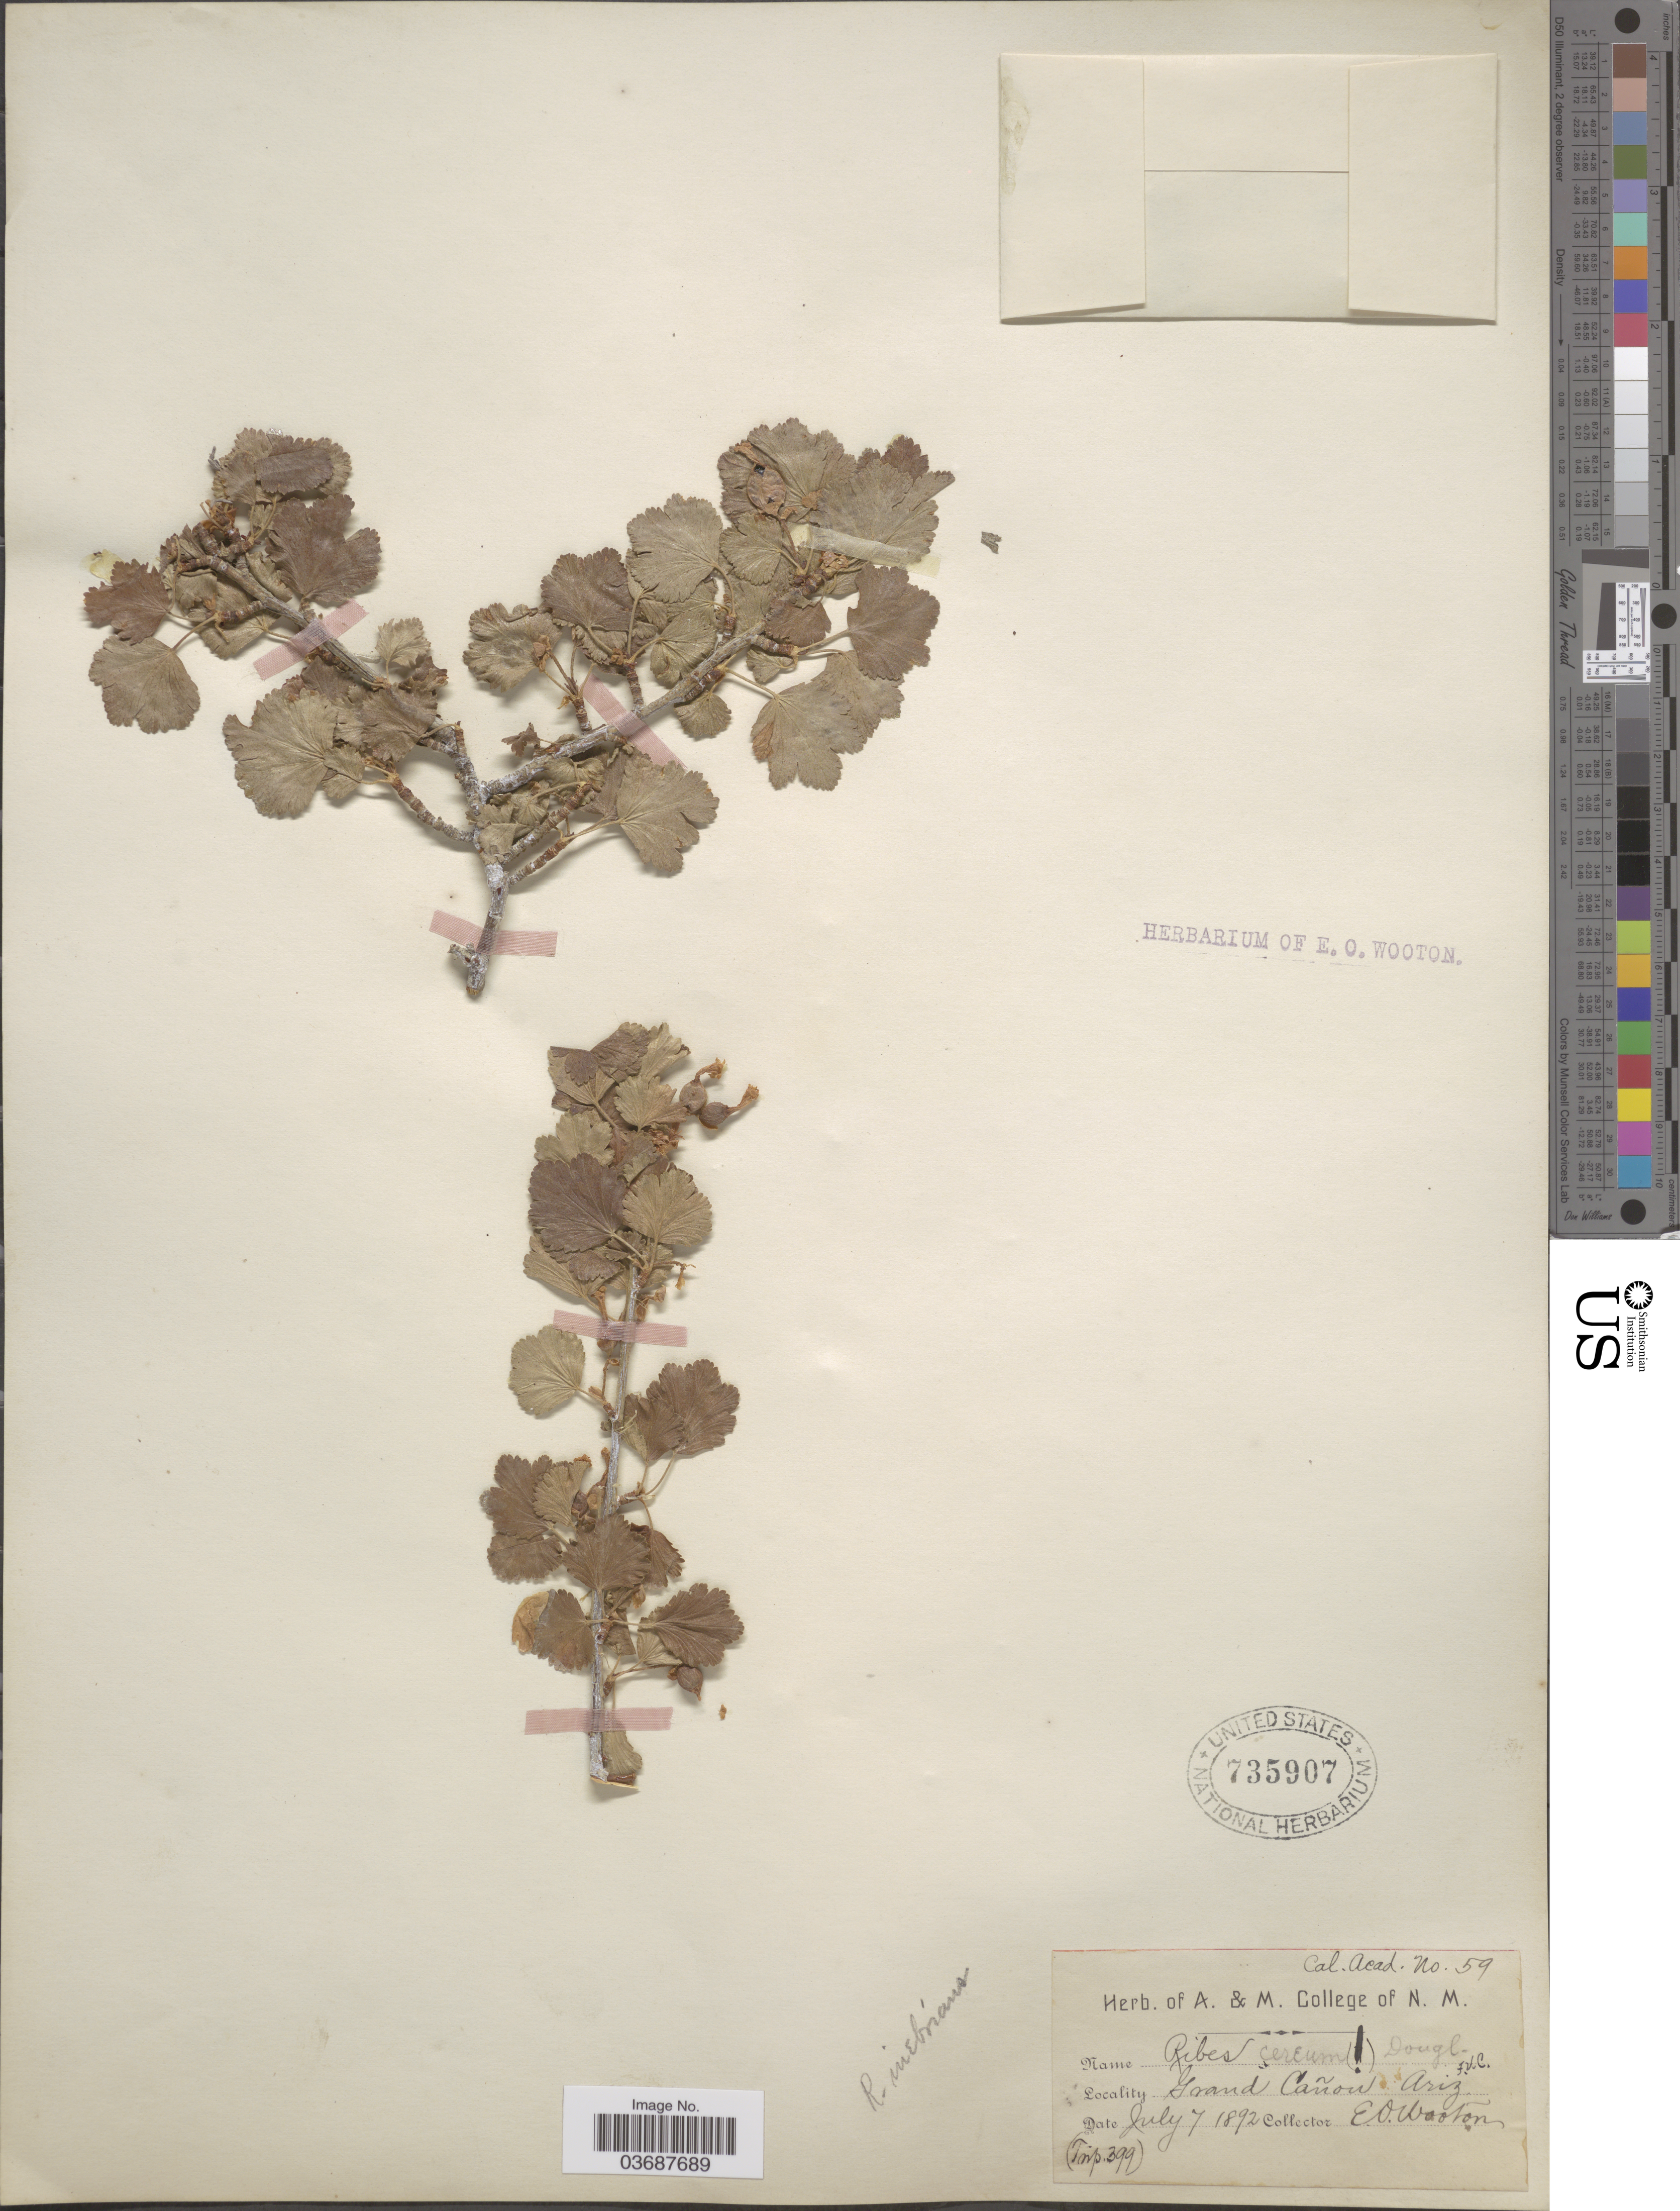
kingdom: Plantae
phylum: Tracheophyta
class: Magnoliopsida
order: Saxifragales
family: Grossulariaceae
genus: Ribes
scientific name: Ribes inebrians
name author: Lindl.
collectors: E. O. Wooton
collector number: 159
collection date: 1892-07-07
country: United States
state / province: Arizona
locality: Grand Cañon.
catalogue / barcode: US 735907